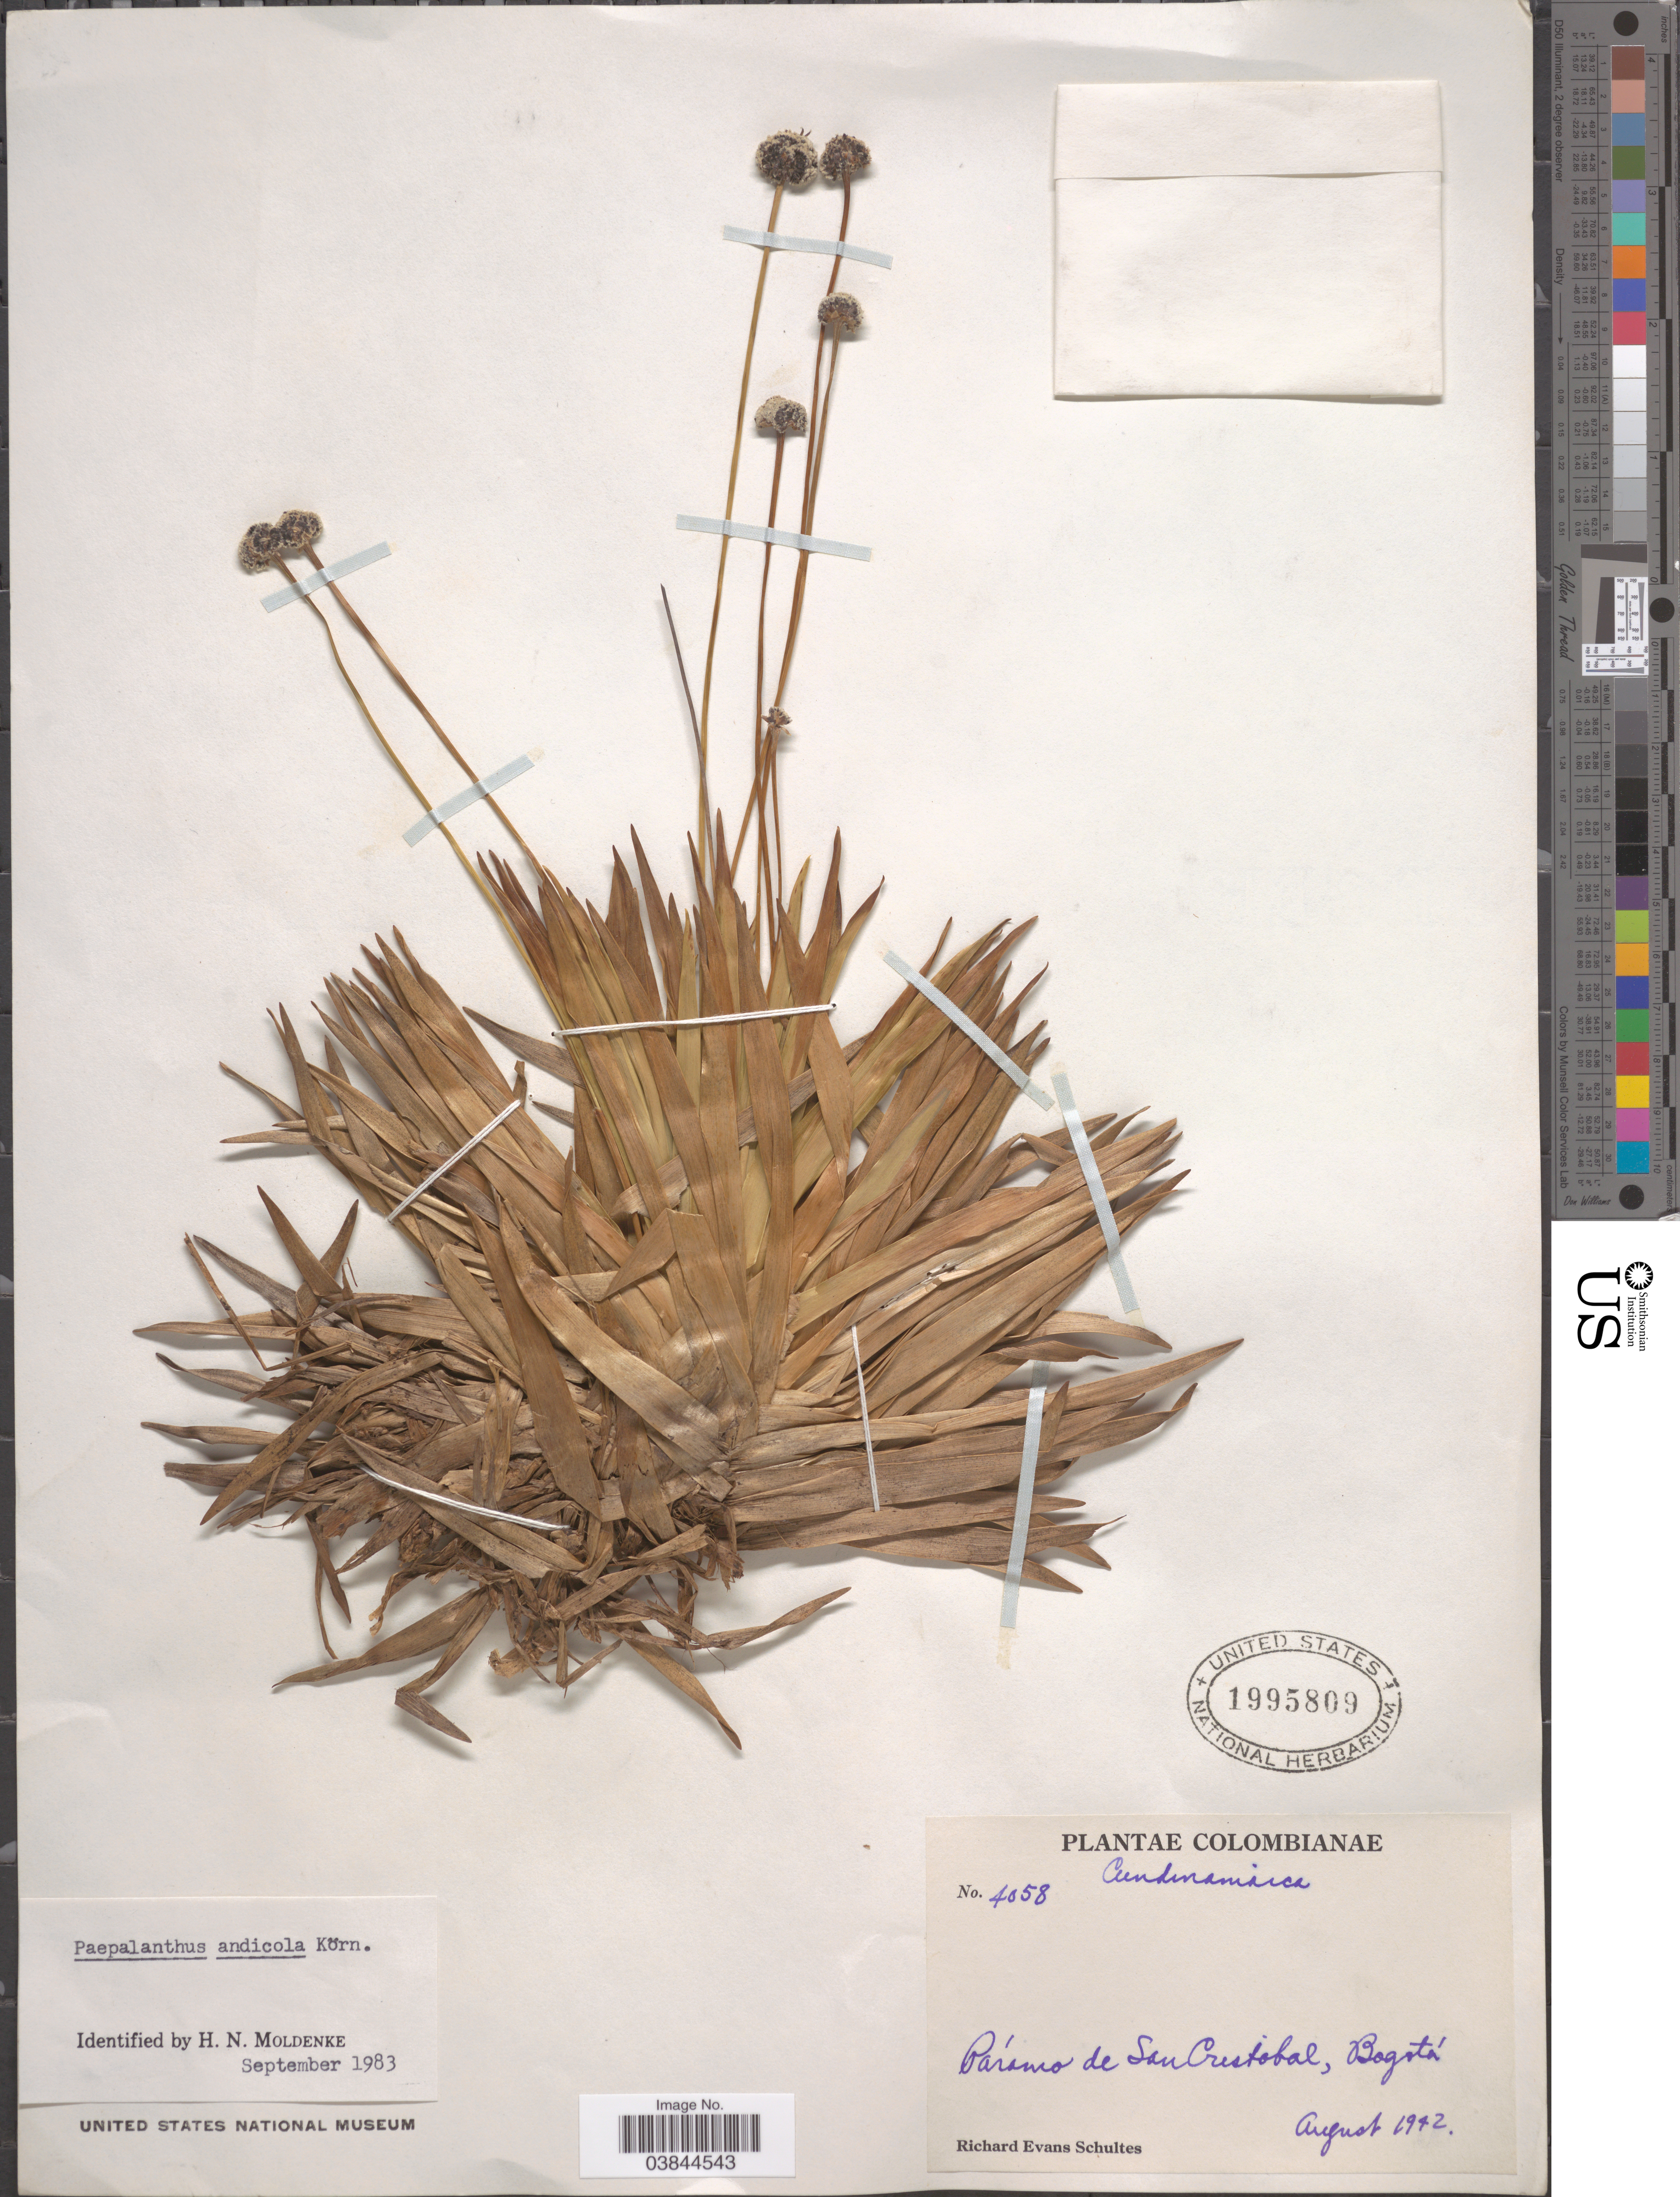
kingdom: Plantae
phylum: Tracheophyta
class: Liliopsida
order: Poales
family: Eriocaulaceae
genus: Paepalanthus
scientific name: Paepalanthus ensifolius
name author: (Kunth) Kunth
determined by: Sauthier, Laura Jeanne, (SPF), Universidade de Sao Paulo (BRAZIL)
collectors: R. E. Schultes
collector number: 4058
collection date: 1942-08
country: Colombia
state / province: Cundinamarca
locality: Páramo de San Cristobal, Bogotá.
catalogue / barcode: US 1995809